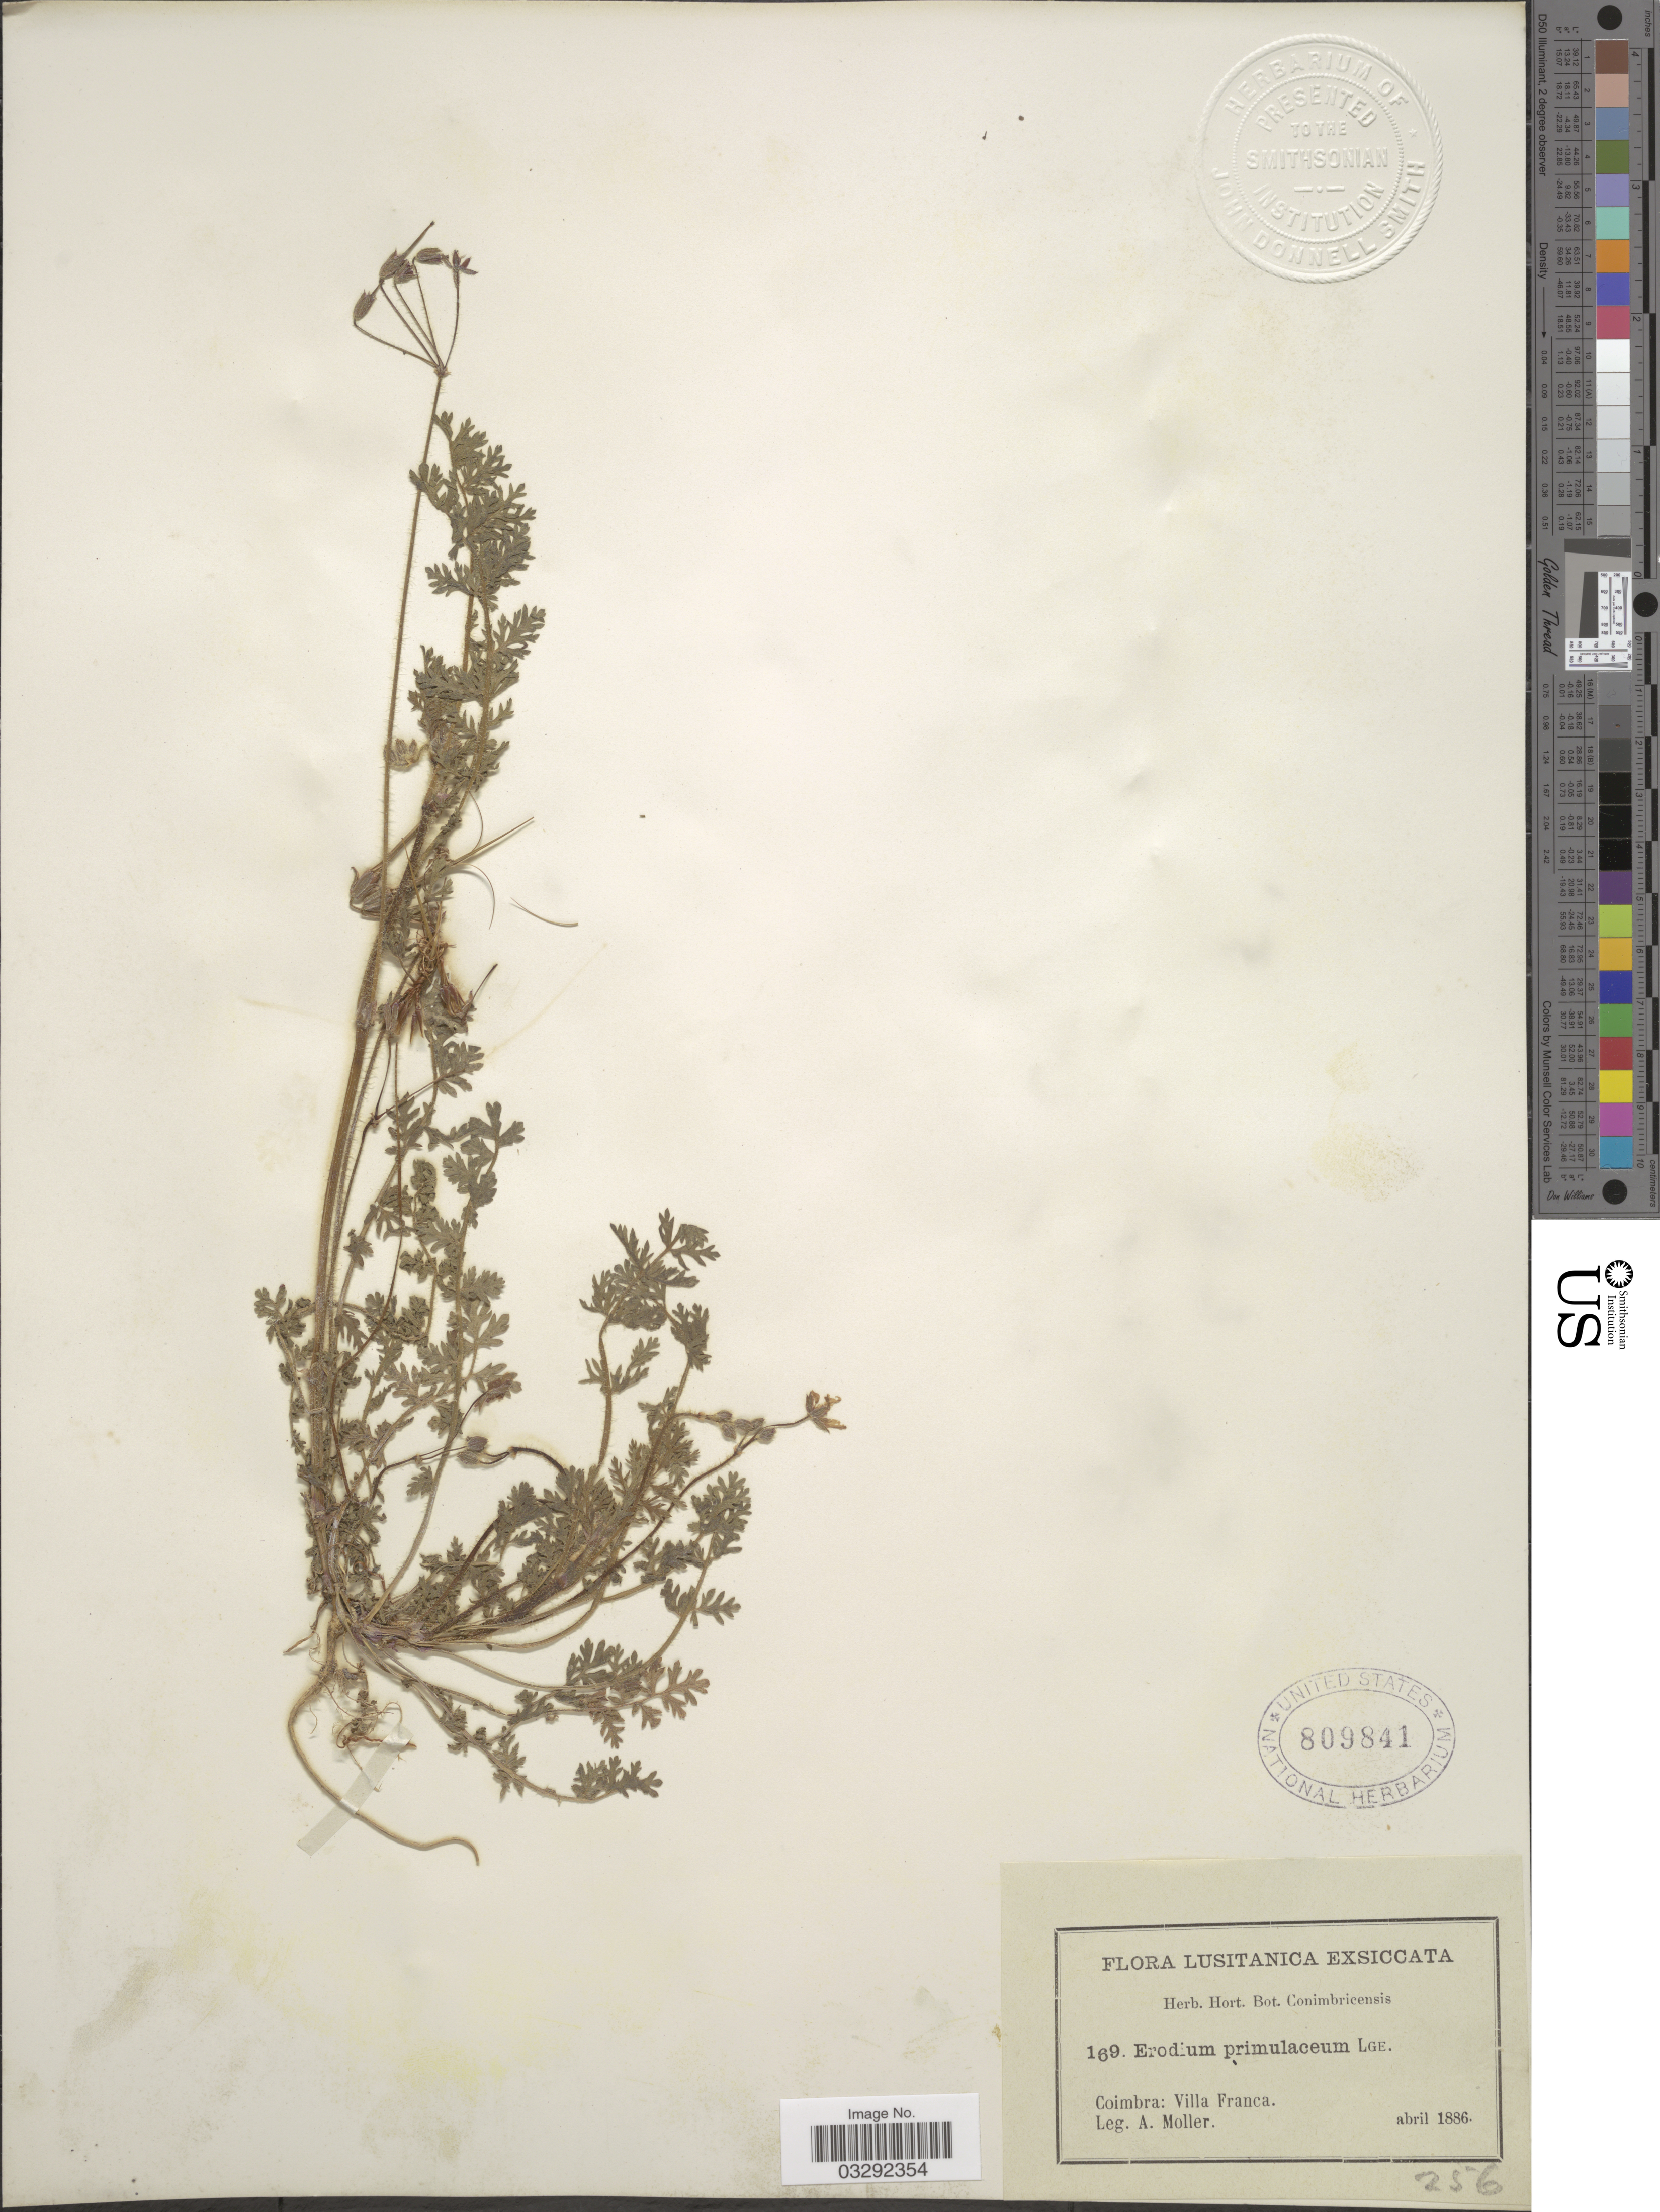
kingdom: Plantae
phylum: Tracheophyta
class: Magnoliopsida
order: Geraniales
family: Geraniaceae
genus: Erodium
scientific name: Erodium primulaceum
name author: (Lange) Welw. ex Lange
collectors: A. Moller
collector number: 169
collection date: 1886-04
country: Portugal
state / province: Coimbra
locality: Lusitanica. Villa Franca.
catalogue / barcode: US 809841